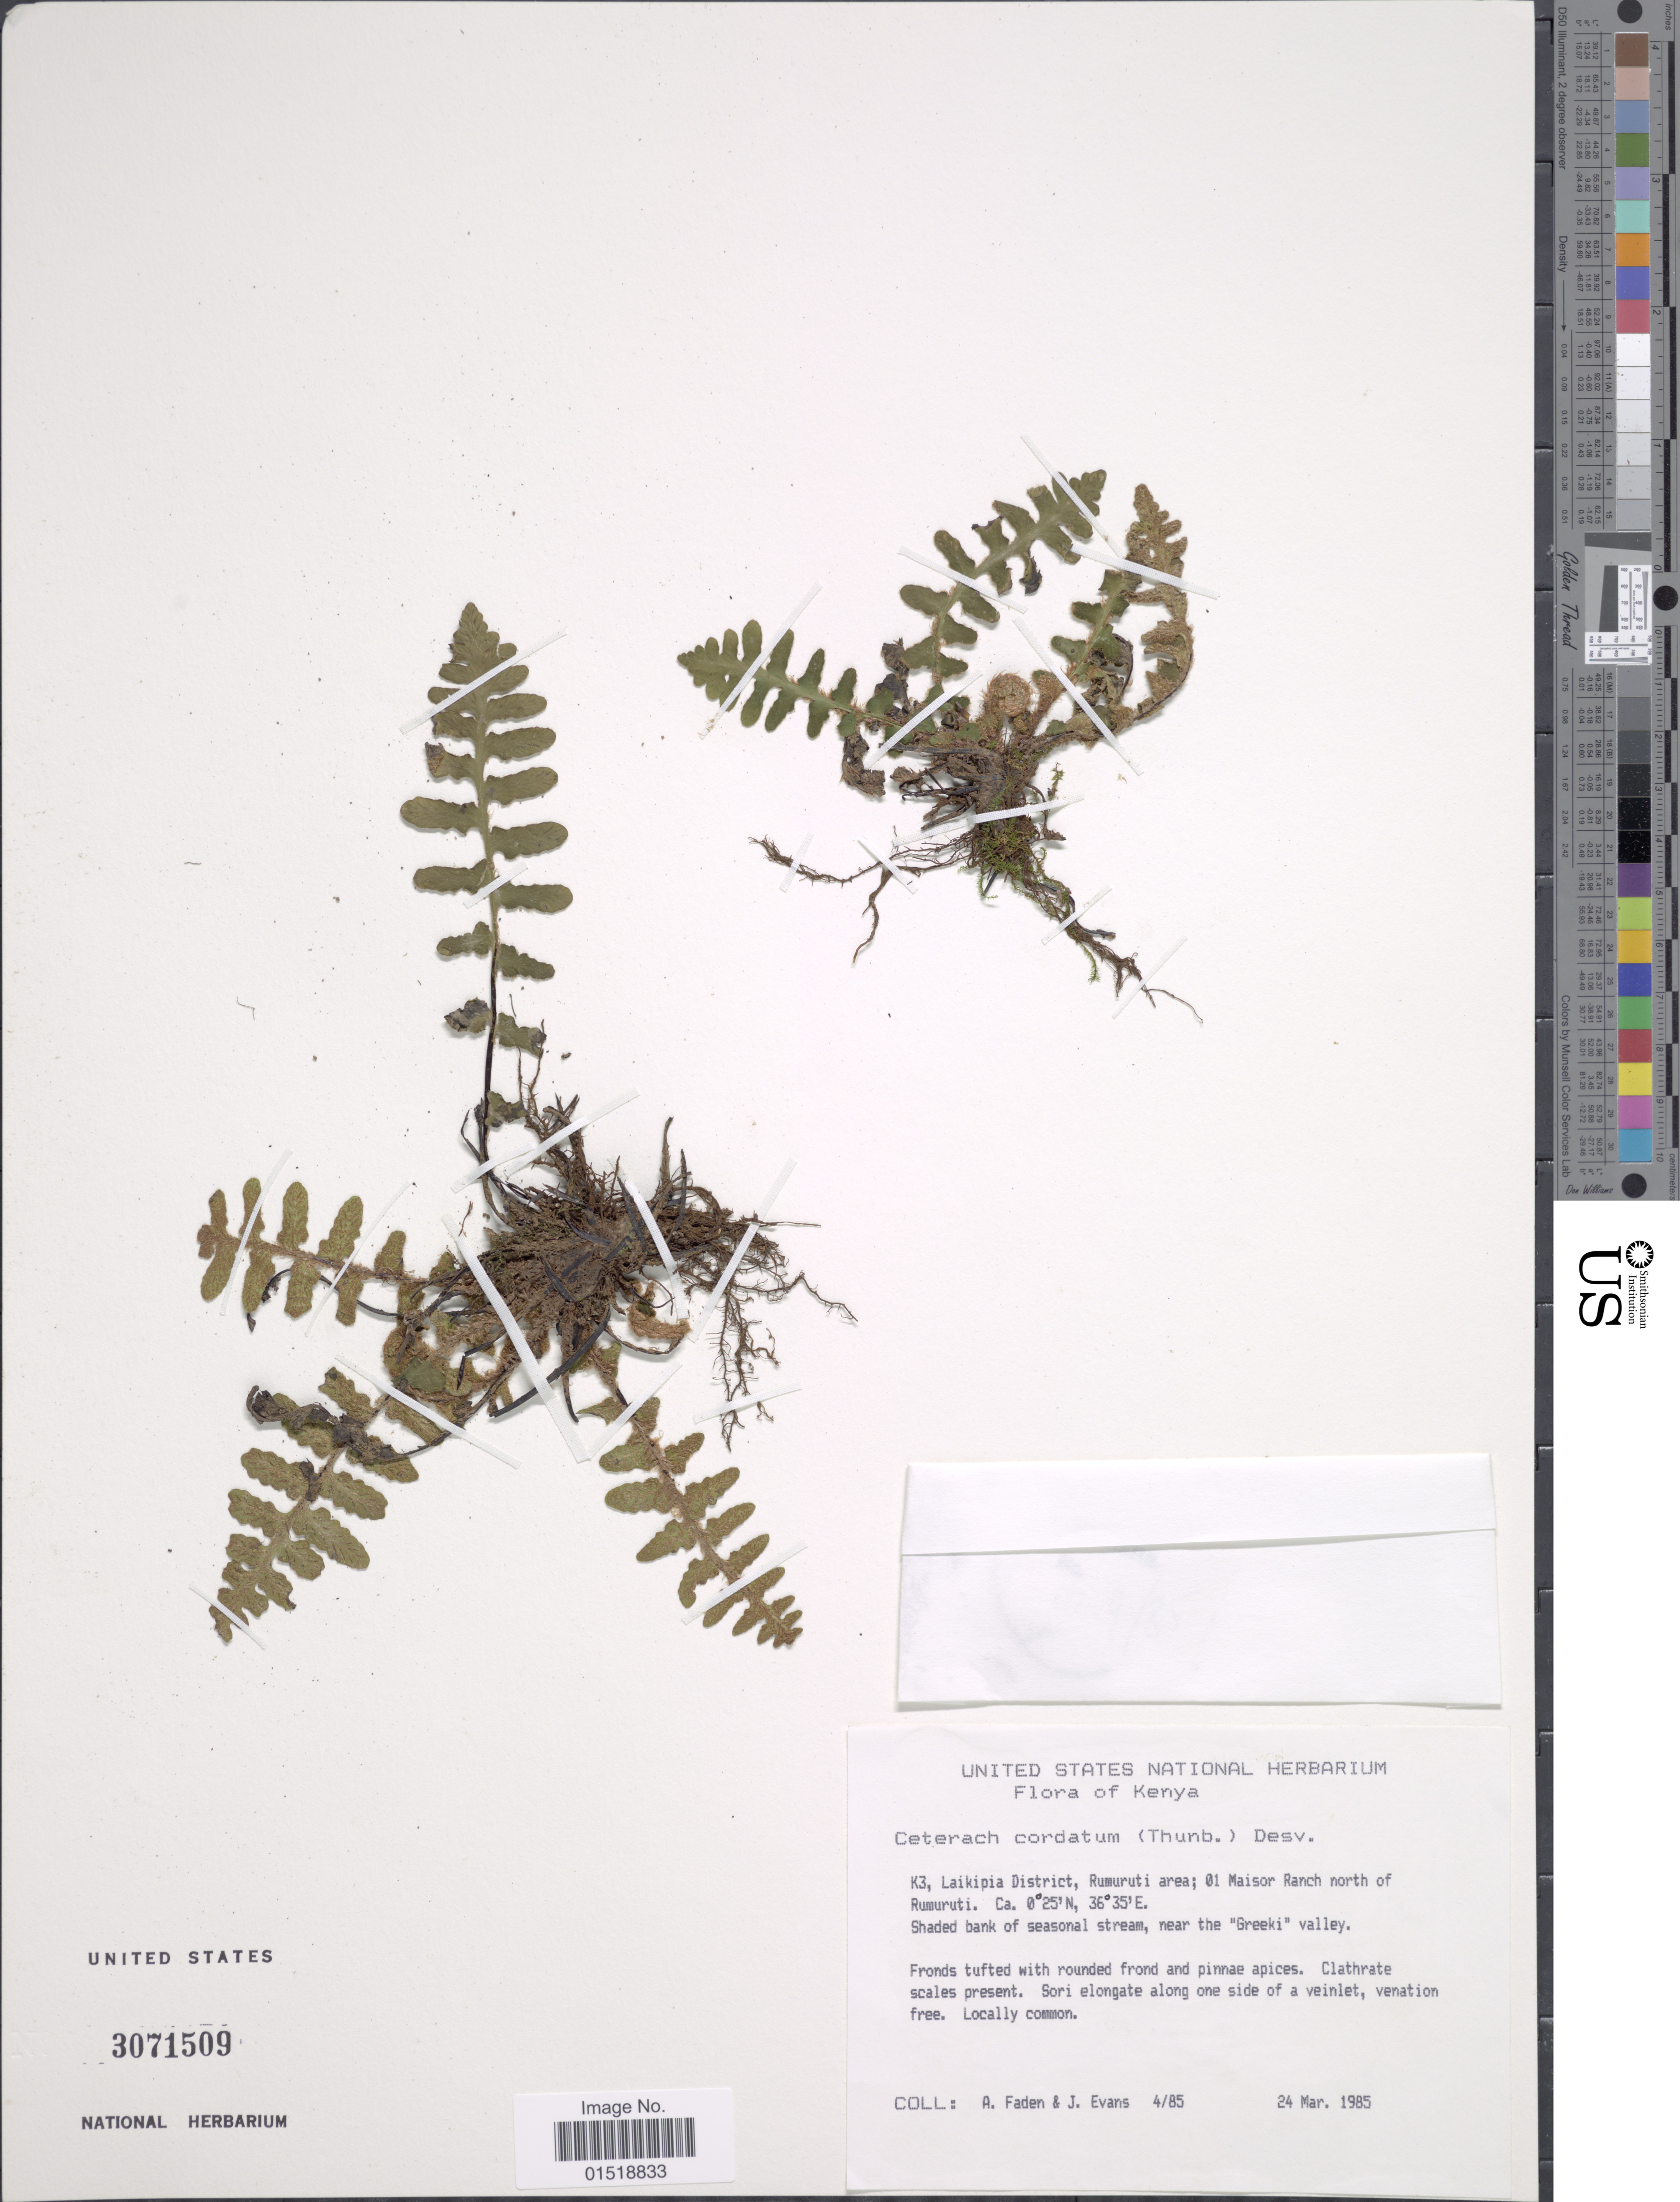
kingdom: Plantae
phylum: Tracheophyta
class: Polypodiopsida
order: Polypodiales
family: Aspleniaceae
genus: Asplenium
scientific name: Asplenium cordatum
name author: (Thunb.) Sw.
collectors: A. J. Faden & J. Evans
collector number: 4/85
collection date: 1985-03-24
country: Kenya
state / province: Laikipia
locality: K3, Laikipia District, Rumuruti area; 01 Maisor Ranch north of Rumuruti. Shaded bank of seasonal stream, near the "Greeki" valley.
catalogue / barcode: US 3071509